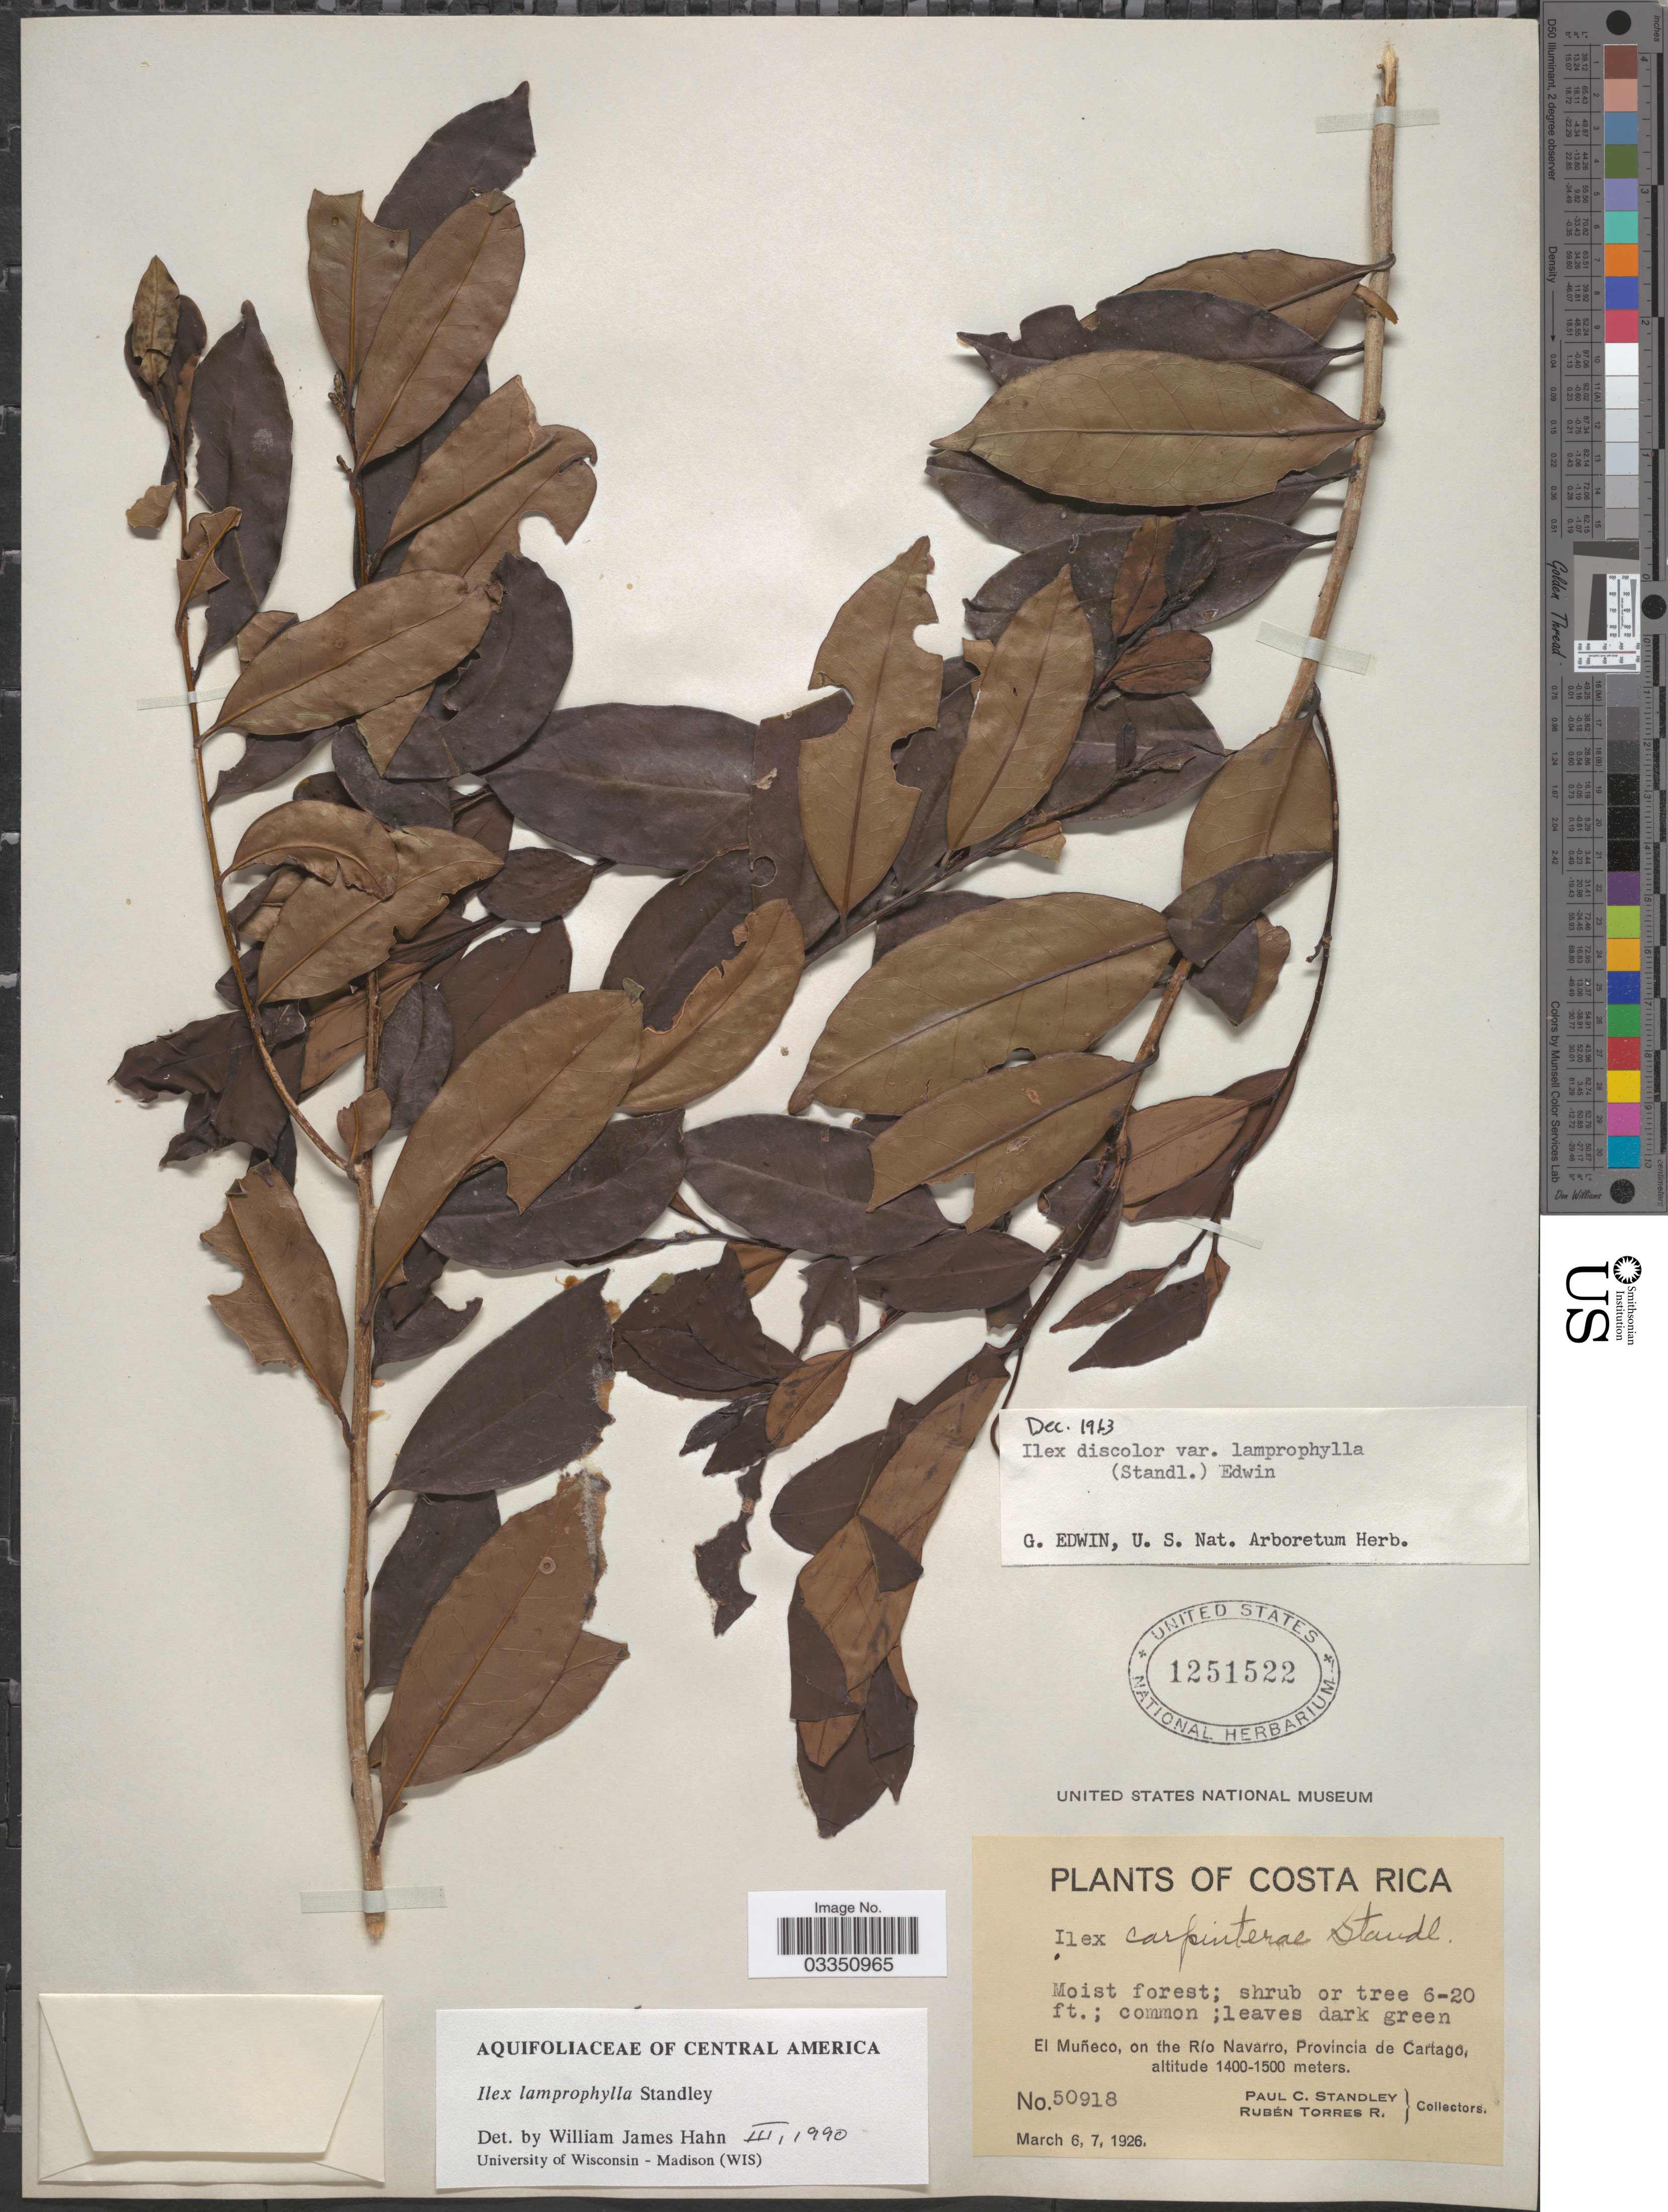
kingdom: Plantae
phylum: Tracheophyta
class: Magnoliopsida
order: Aquifoliales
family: Aquifoliaceae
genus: Ilex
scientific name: Ilex lamprophylla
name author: Standl.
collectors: P. C. Standley & R. Torres Rojas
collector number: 50918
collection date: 1926-03-06/1926-03-07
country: Costa Rica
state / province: Cartago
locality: El Muñeco, on the Río Navarro.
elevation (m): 1400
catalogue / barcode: US 1251522